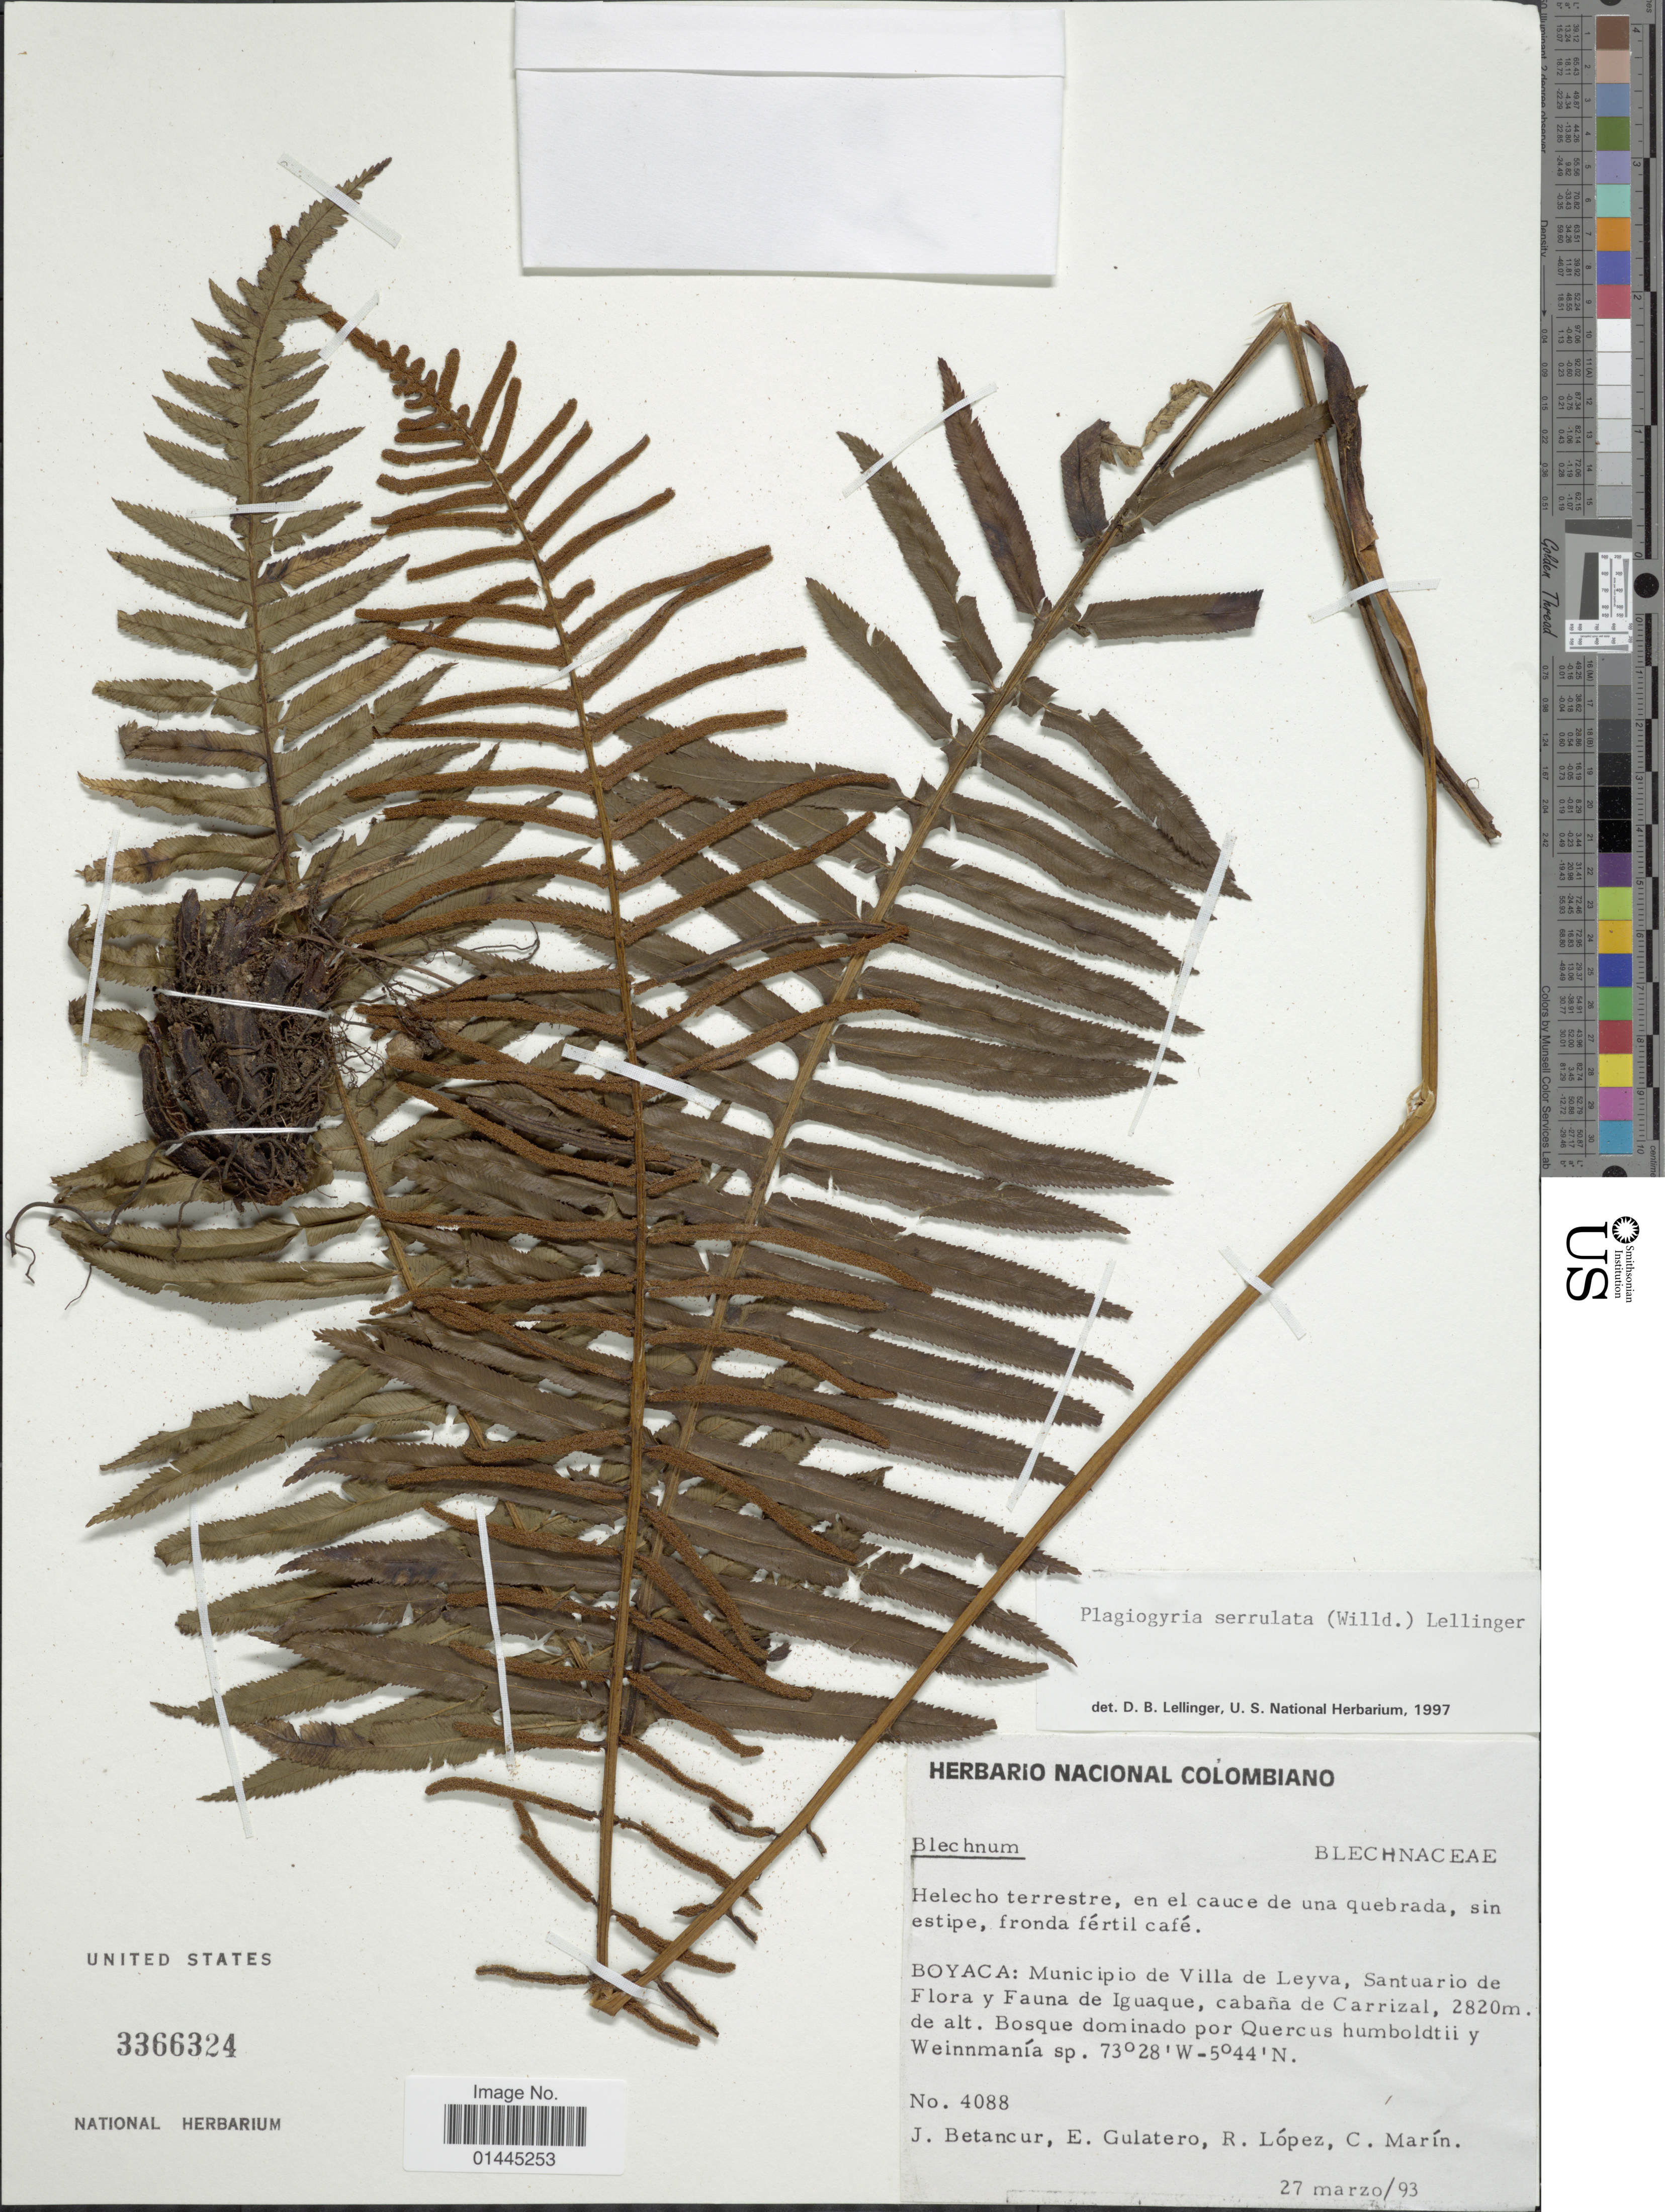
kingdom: Plantae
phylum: Tracheophyta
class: Polypodiopsida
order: Cyatheales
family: Plagiogyriaceae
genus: Plagiogyria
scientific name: Plagiogyria serrulata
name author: (Sw.) Lellinger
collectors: J. Betancur, E. Gulatero, R. Lopez & C. Marín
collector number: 4088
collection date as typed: Transcribed d/m/y: 27/3/93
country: Colombia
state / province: Boyacá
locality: Municipio de Villa de Leyva, Santuario de Flora y Fauna de Iguaque, cabana de Carrizal.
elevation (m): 2820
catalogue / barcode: US 3366324